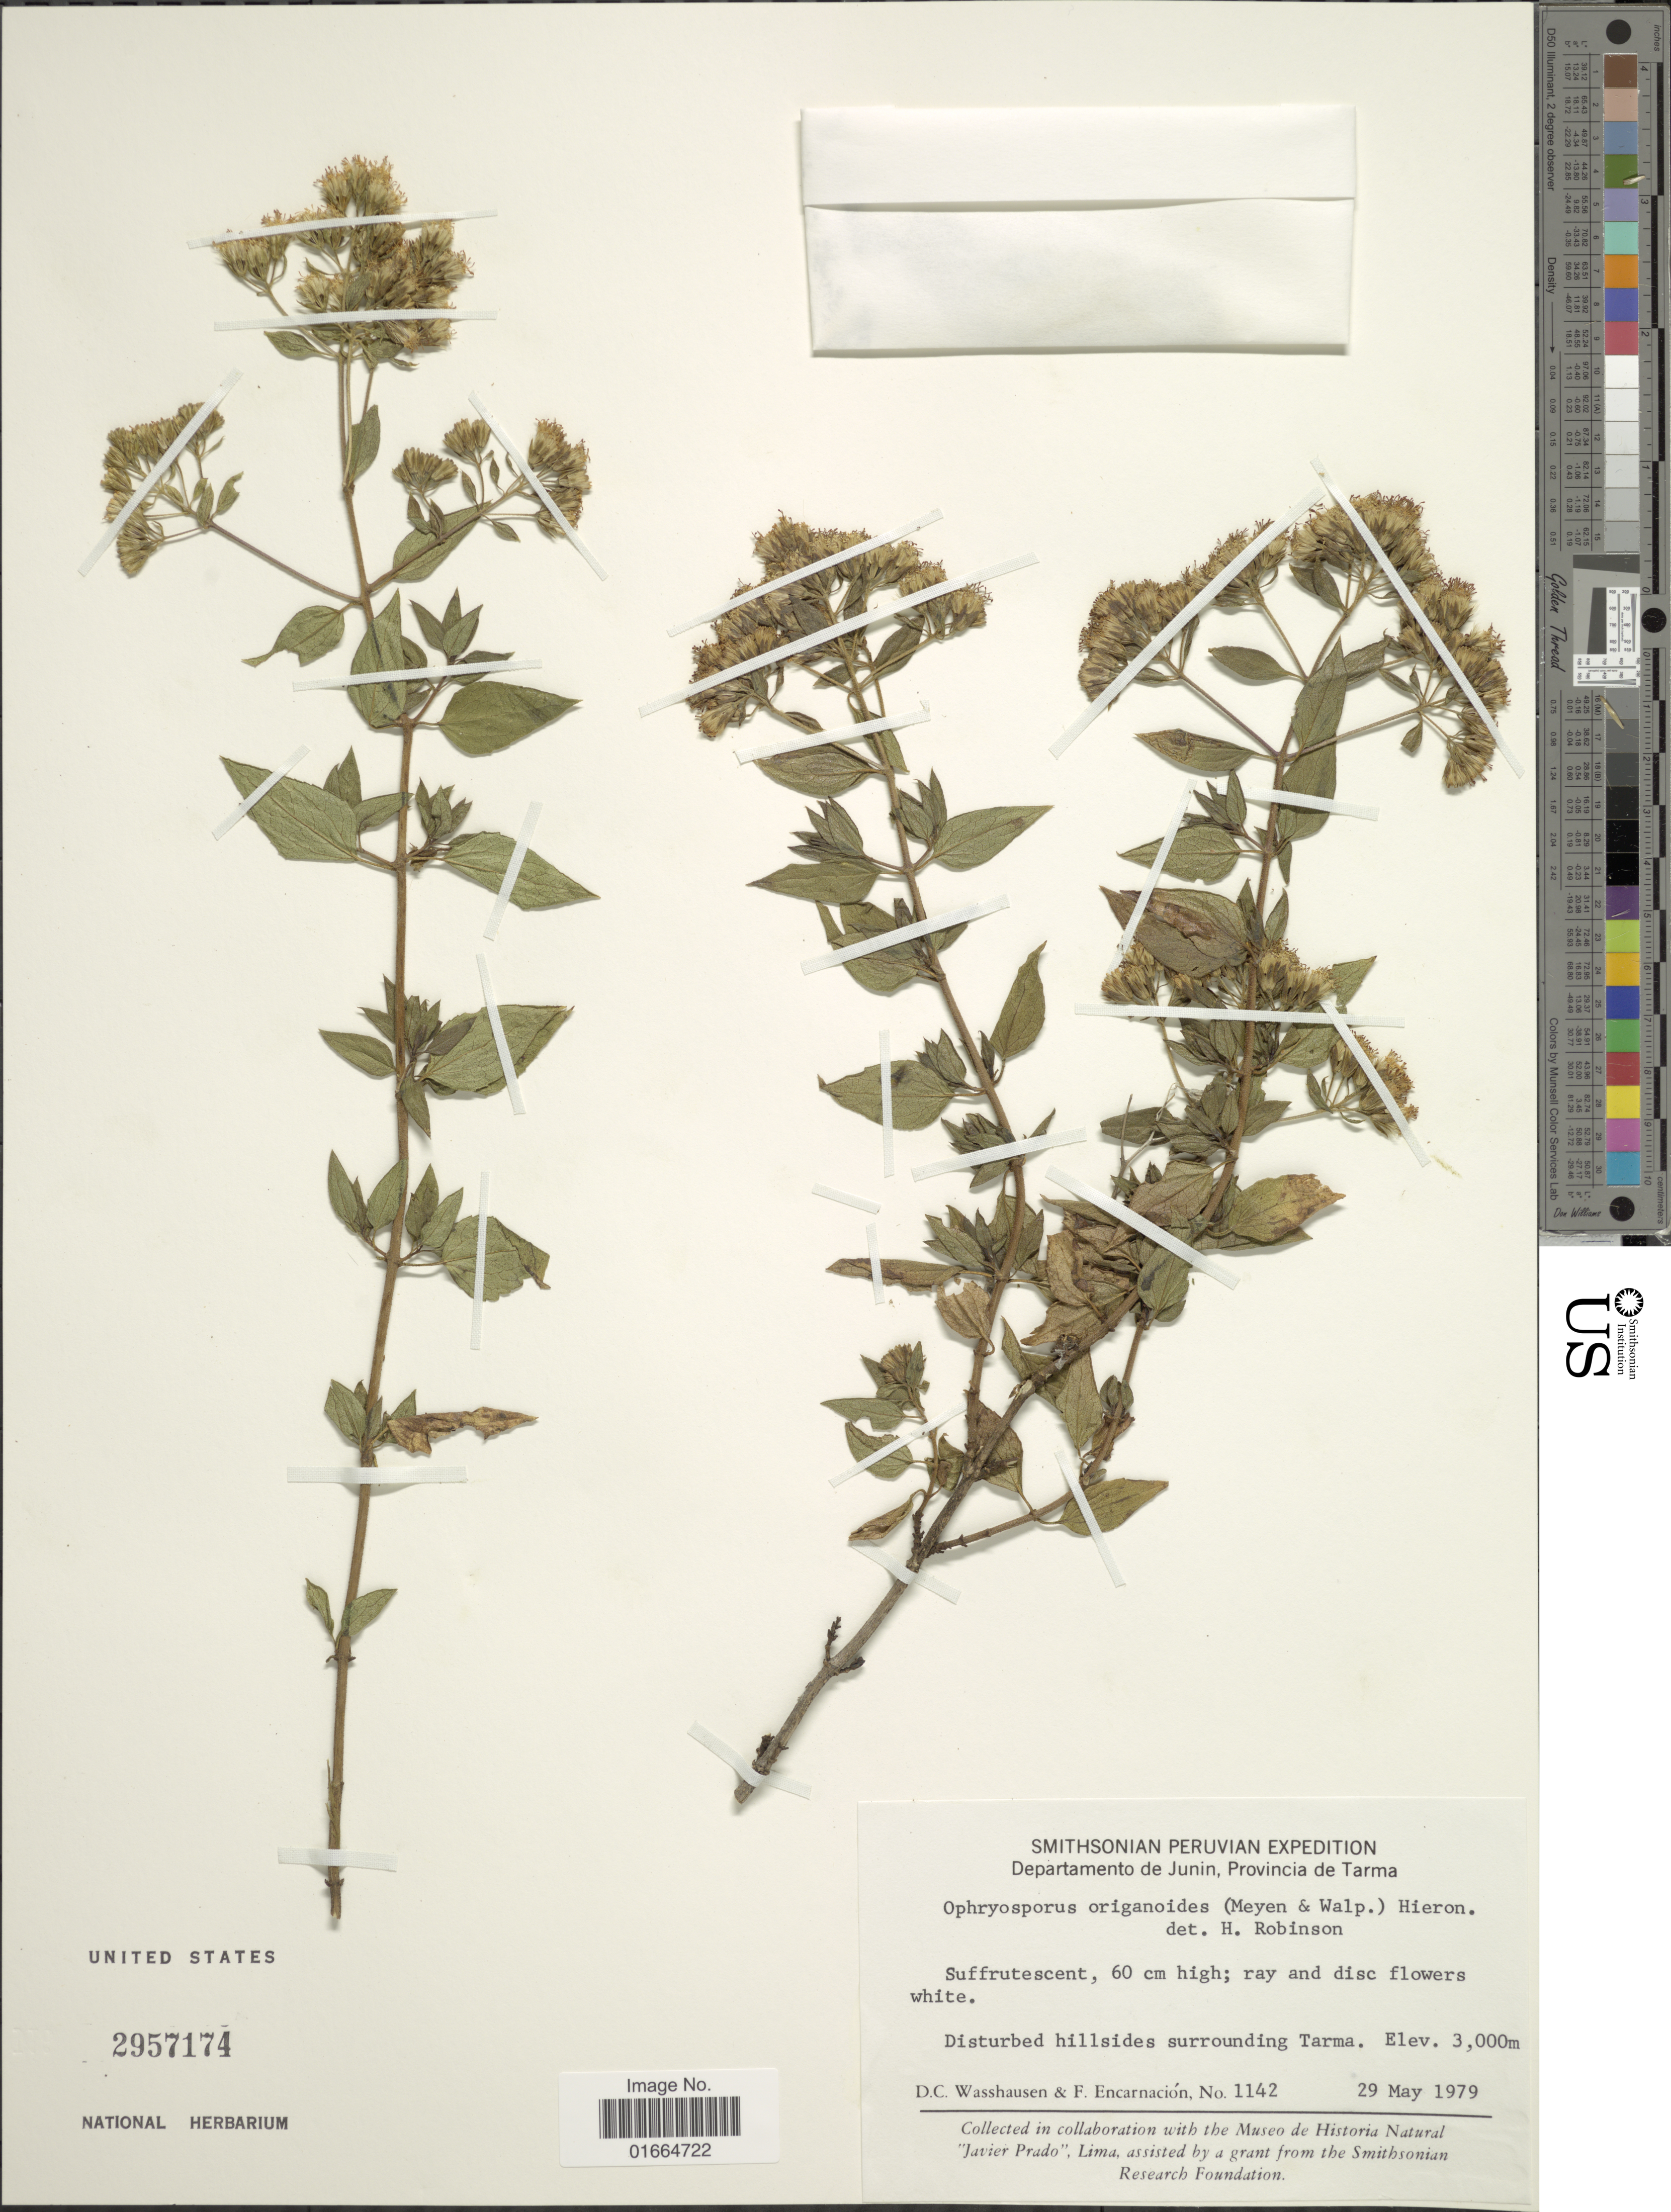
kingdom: Plantae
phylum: Tracheophyta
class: Magnoliopsida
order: Asterales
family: Asteraceae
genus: Ophryosporus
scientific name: Ophryosporus heptanthus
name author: (Sch. Bip. ex Wedd.) R.M. King & H. Rob.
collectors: D. C. Wasshausen & F. Encarnación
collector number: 1142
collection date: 1979-05-29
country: Peru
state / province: Junín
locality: Departamento de Junin, Provincia de Tarma, Disturbed hillsides surrounding Tarma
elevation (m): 3000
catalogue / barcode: US 2957174